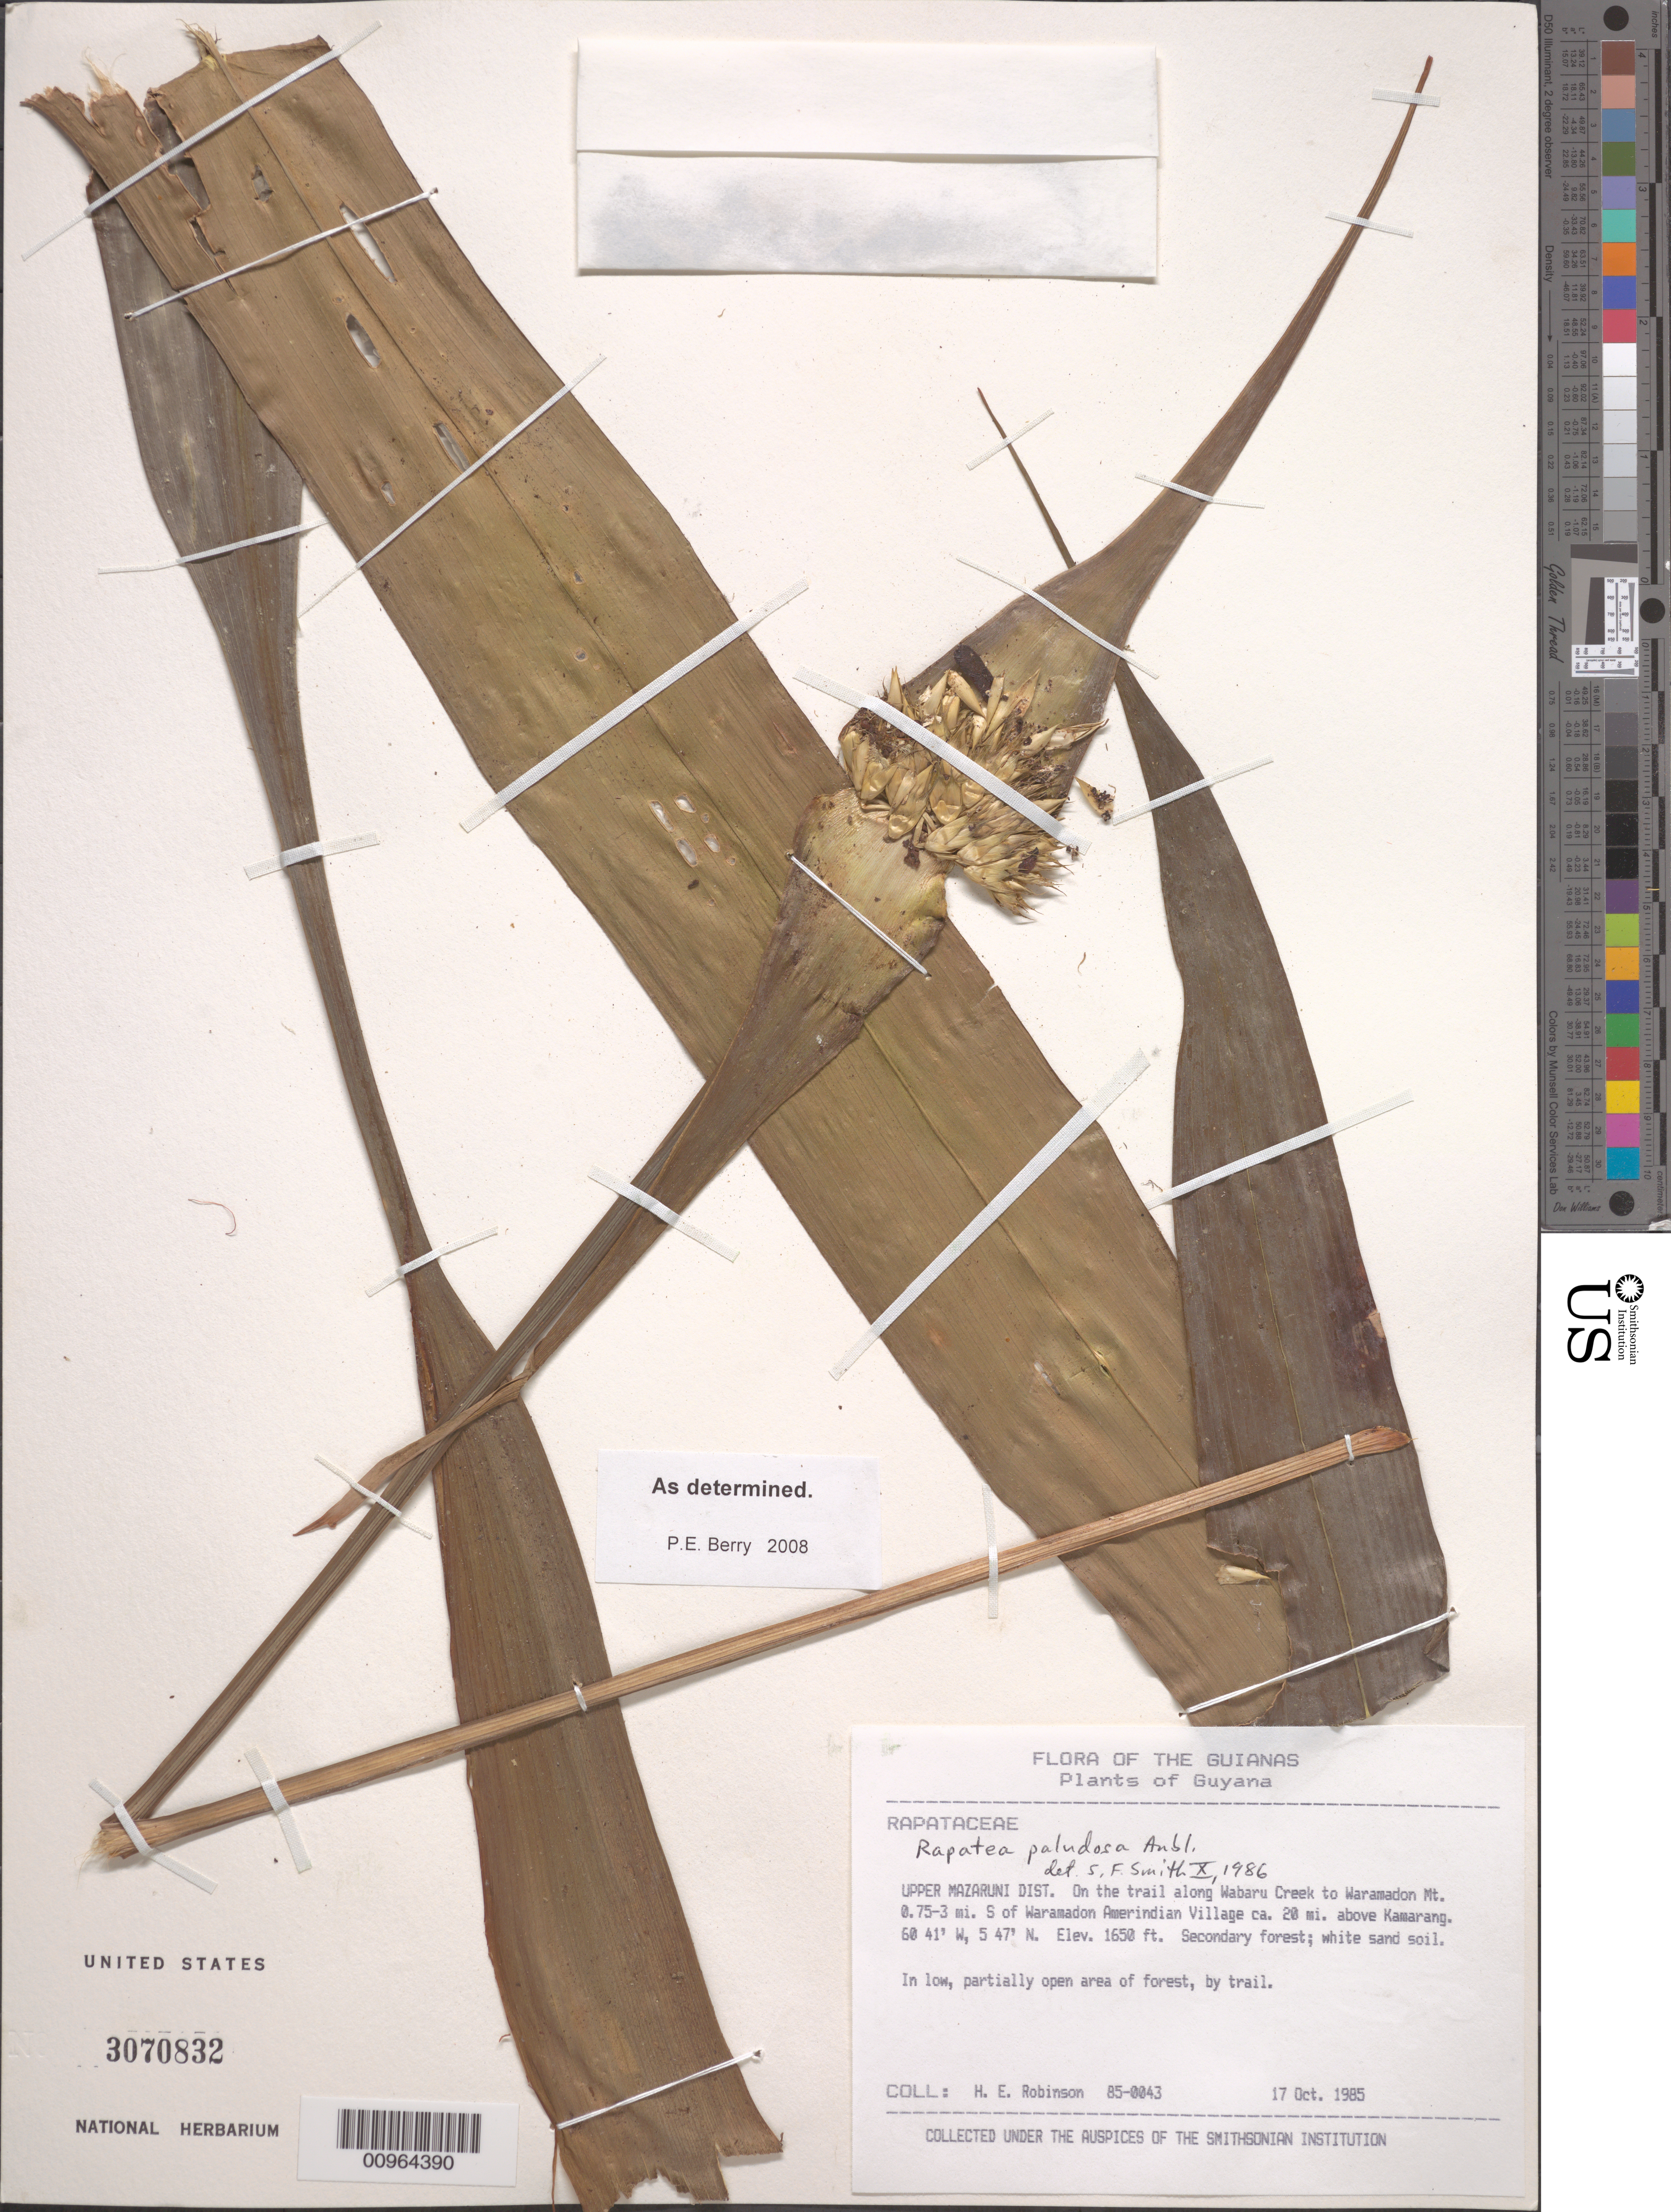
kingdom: Plantae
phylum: Tracheophyta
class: Liliopsida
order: Poales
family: Rapateaceae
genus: Rapatea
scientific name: Rapatea paludosa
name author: Aubl.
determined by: Berry, P. E., (WIS), University of Wisconsin - Madison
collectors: H. Robinson & D. B. Lellinger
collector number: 850043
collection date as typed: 17 October 1985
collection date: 1985-10-17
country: Guyana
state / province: Cuyuni-Mazaruni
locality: Trail along Wabaru Creek to Waramadon Mt; ca 32 km above Kamarang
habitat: Low, partially open secondary forest, white sand soil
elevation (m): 503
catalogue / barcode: US 3070832